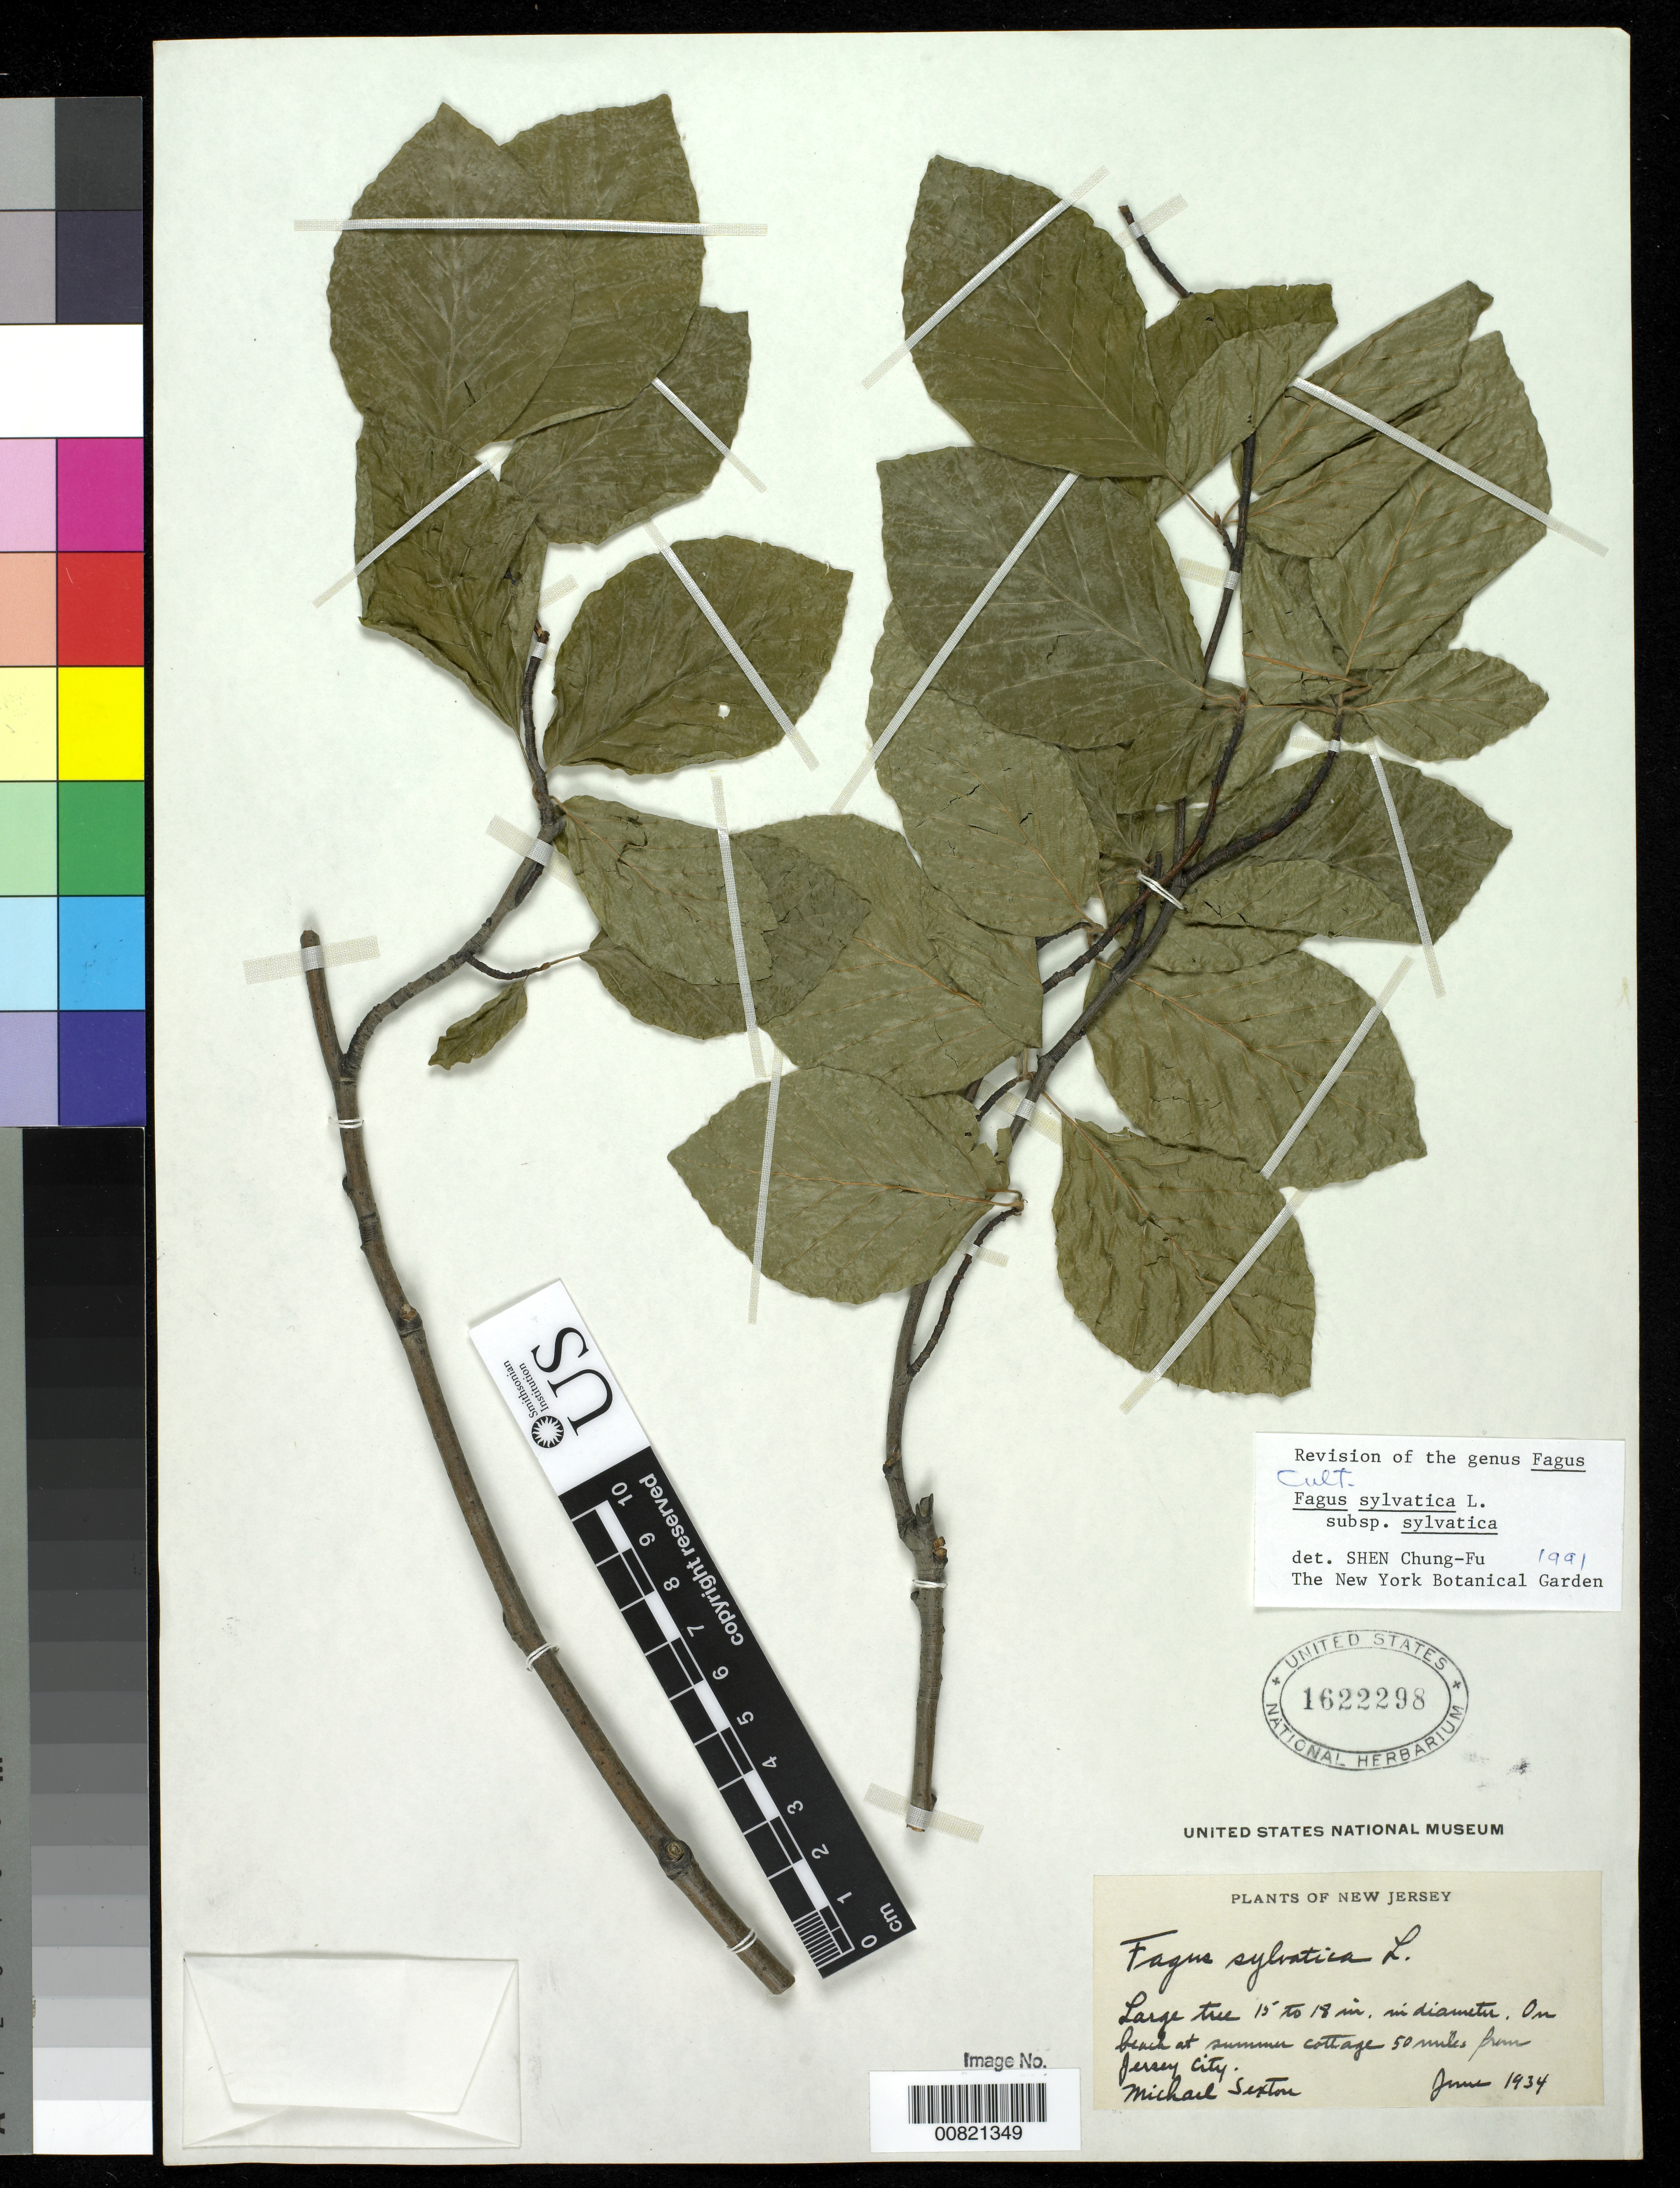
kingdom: Plantae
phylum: Tracheophyta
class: Magnoliopsida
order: Fagales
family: Fagaceae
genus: Fagus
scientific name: Fagus sylvatica subsp. sylvatica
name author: L.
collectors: M. Sexton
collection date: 1934-06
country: United States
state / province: New Jersey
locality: On beach at summer cottage 50 miles from Jersey City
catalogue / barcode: US 1622298